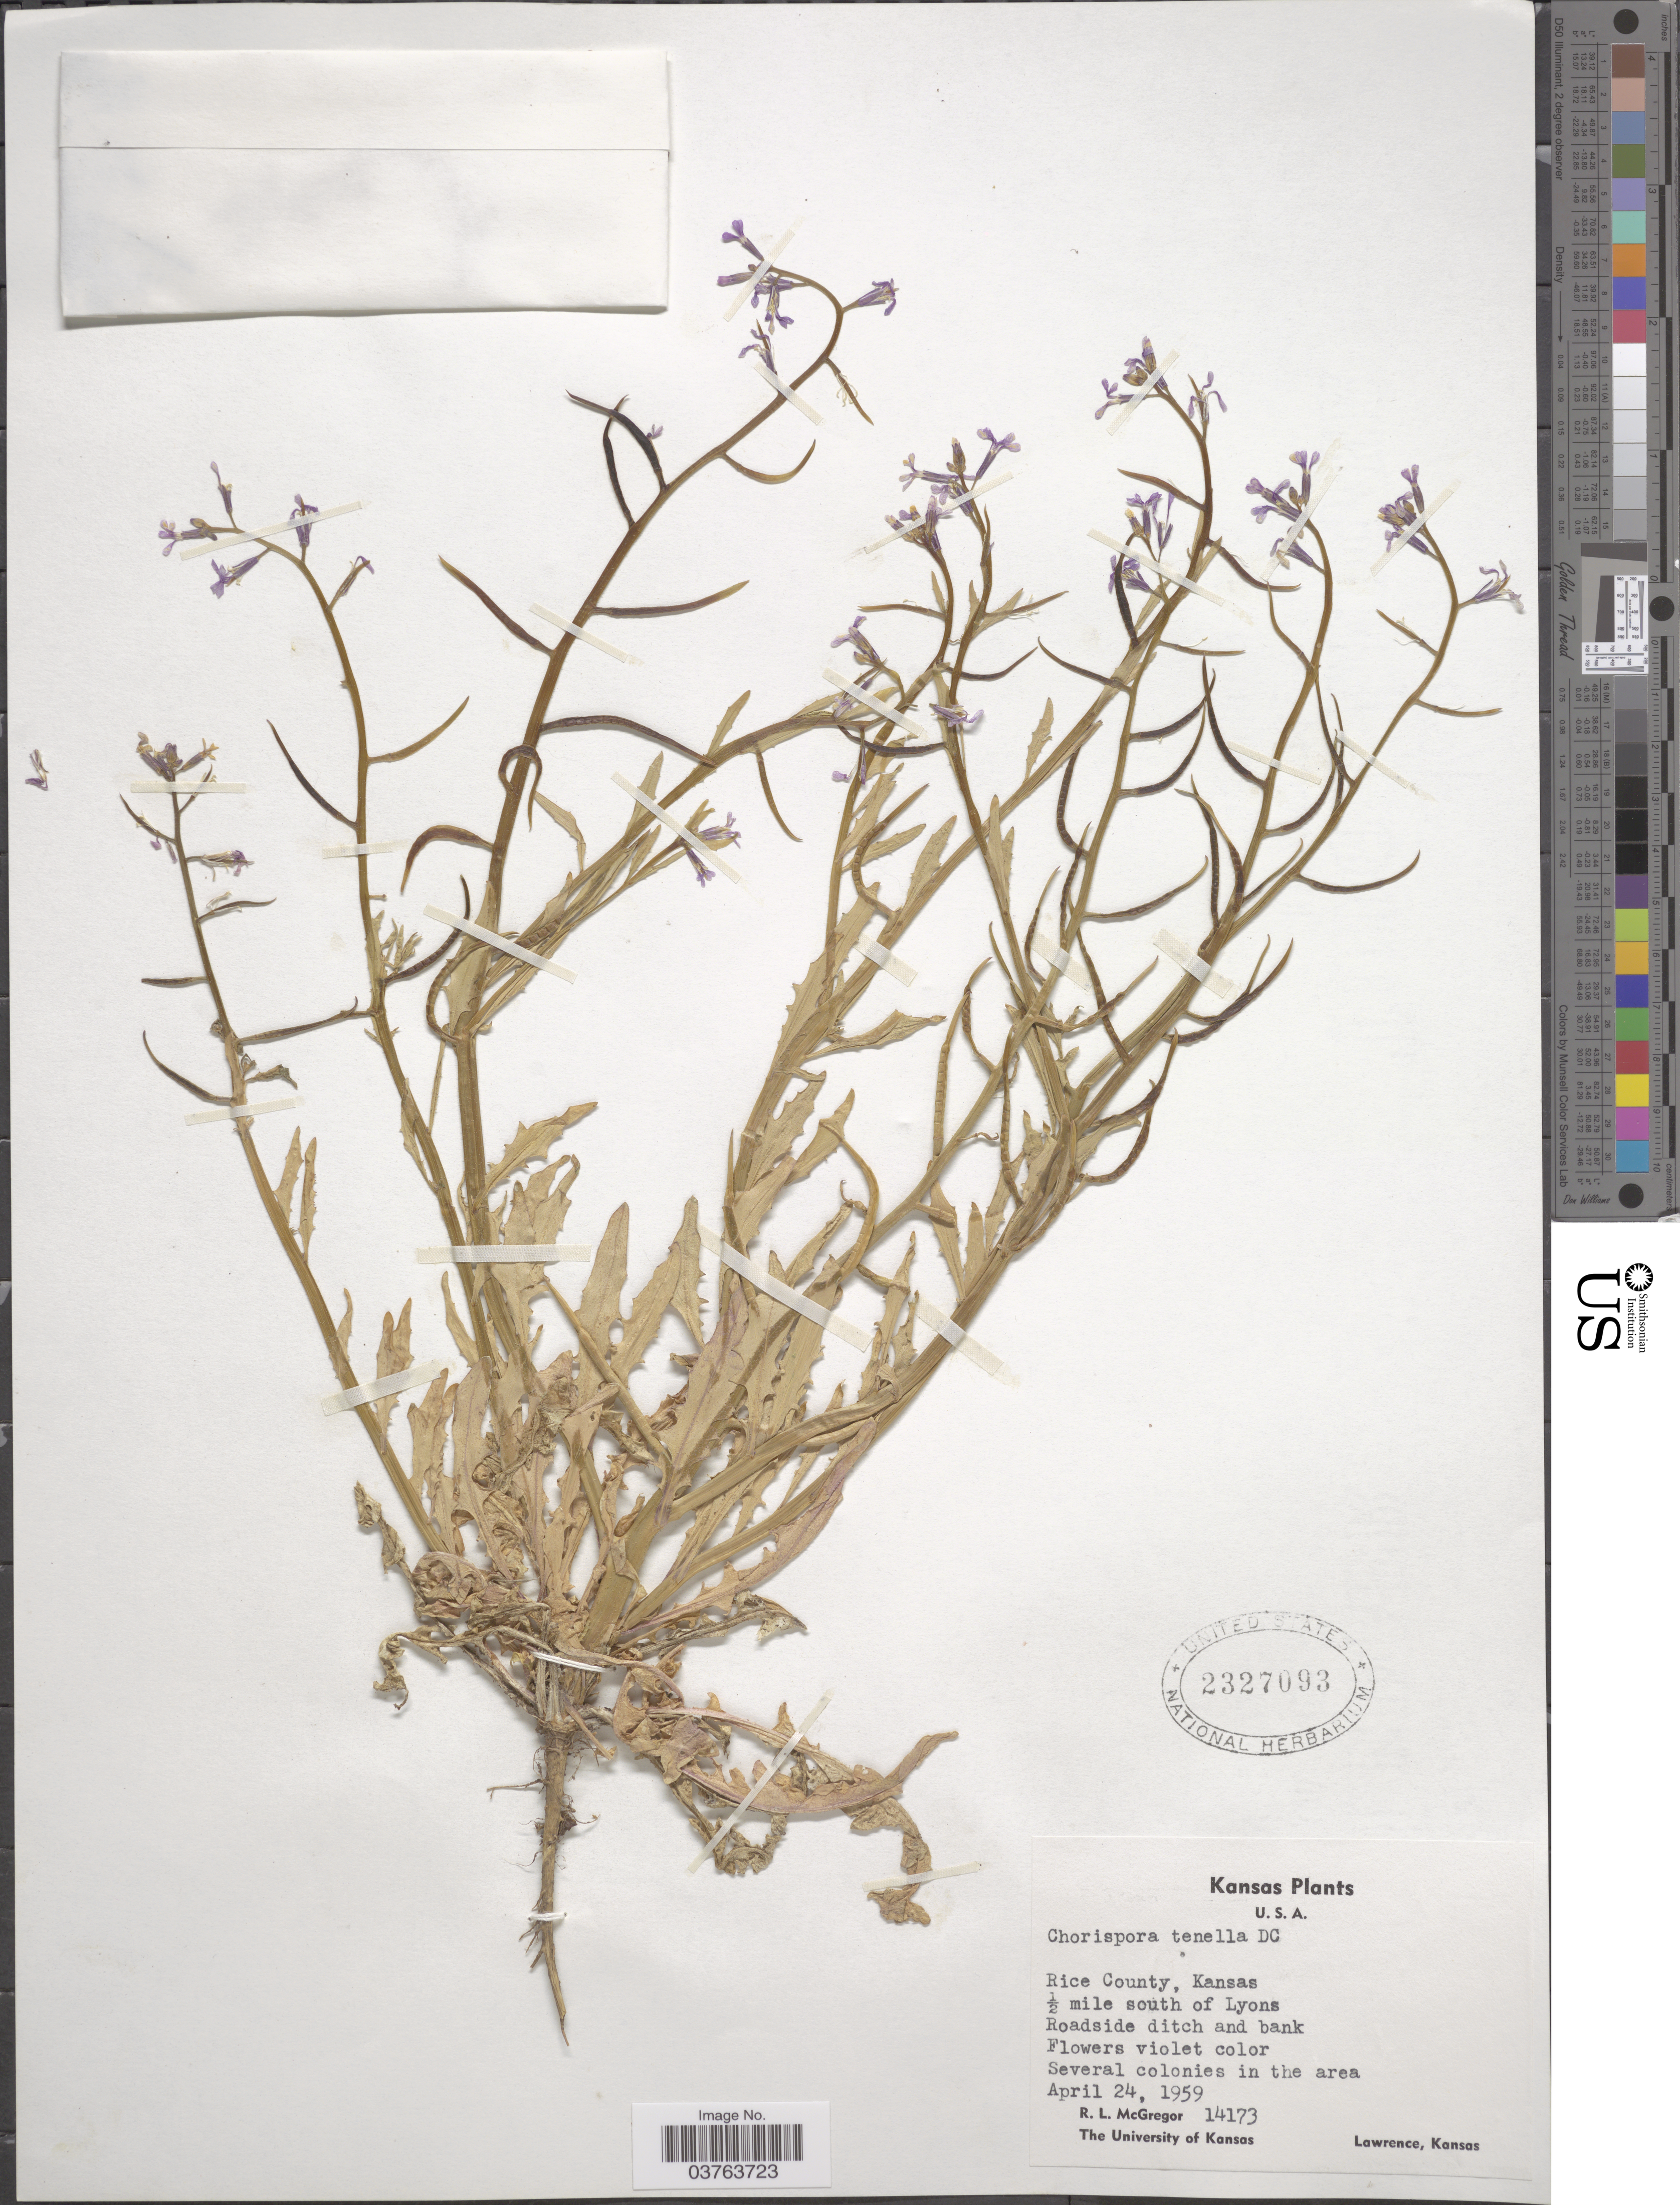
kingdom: Plantae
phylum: Tracheophyta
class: Magnoliopsida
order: Brassicales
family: Brassicaceae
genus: Chorispora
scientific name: Chorispora tenella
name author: DC.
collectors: R. McGregor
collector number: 14173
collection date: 1959-04-24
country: United States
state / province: Kansas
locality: Rice County. ½ mile south of Lyons. Roadside ditch and bank.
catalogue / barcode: US 2327093